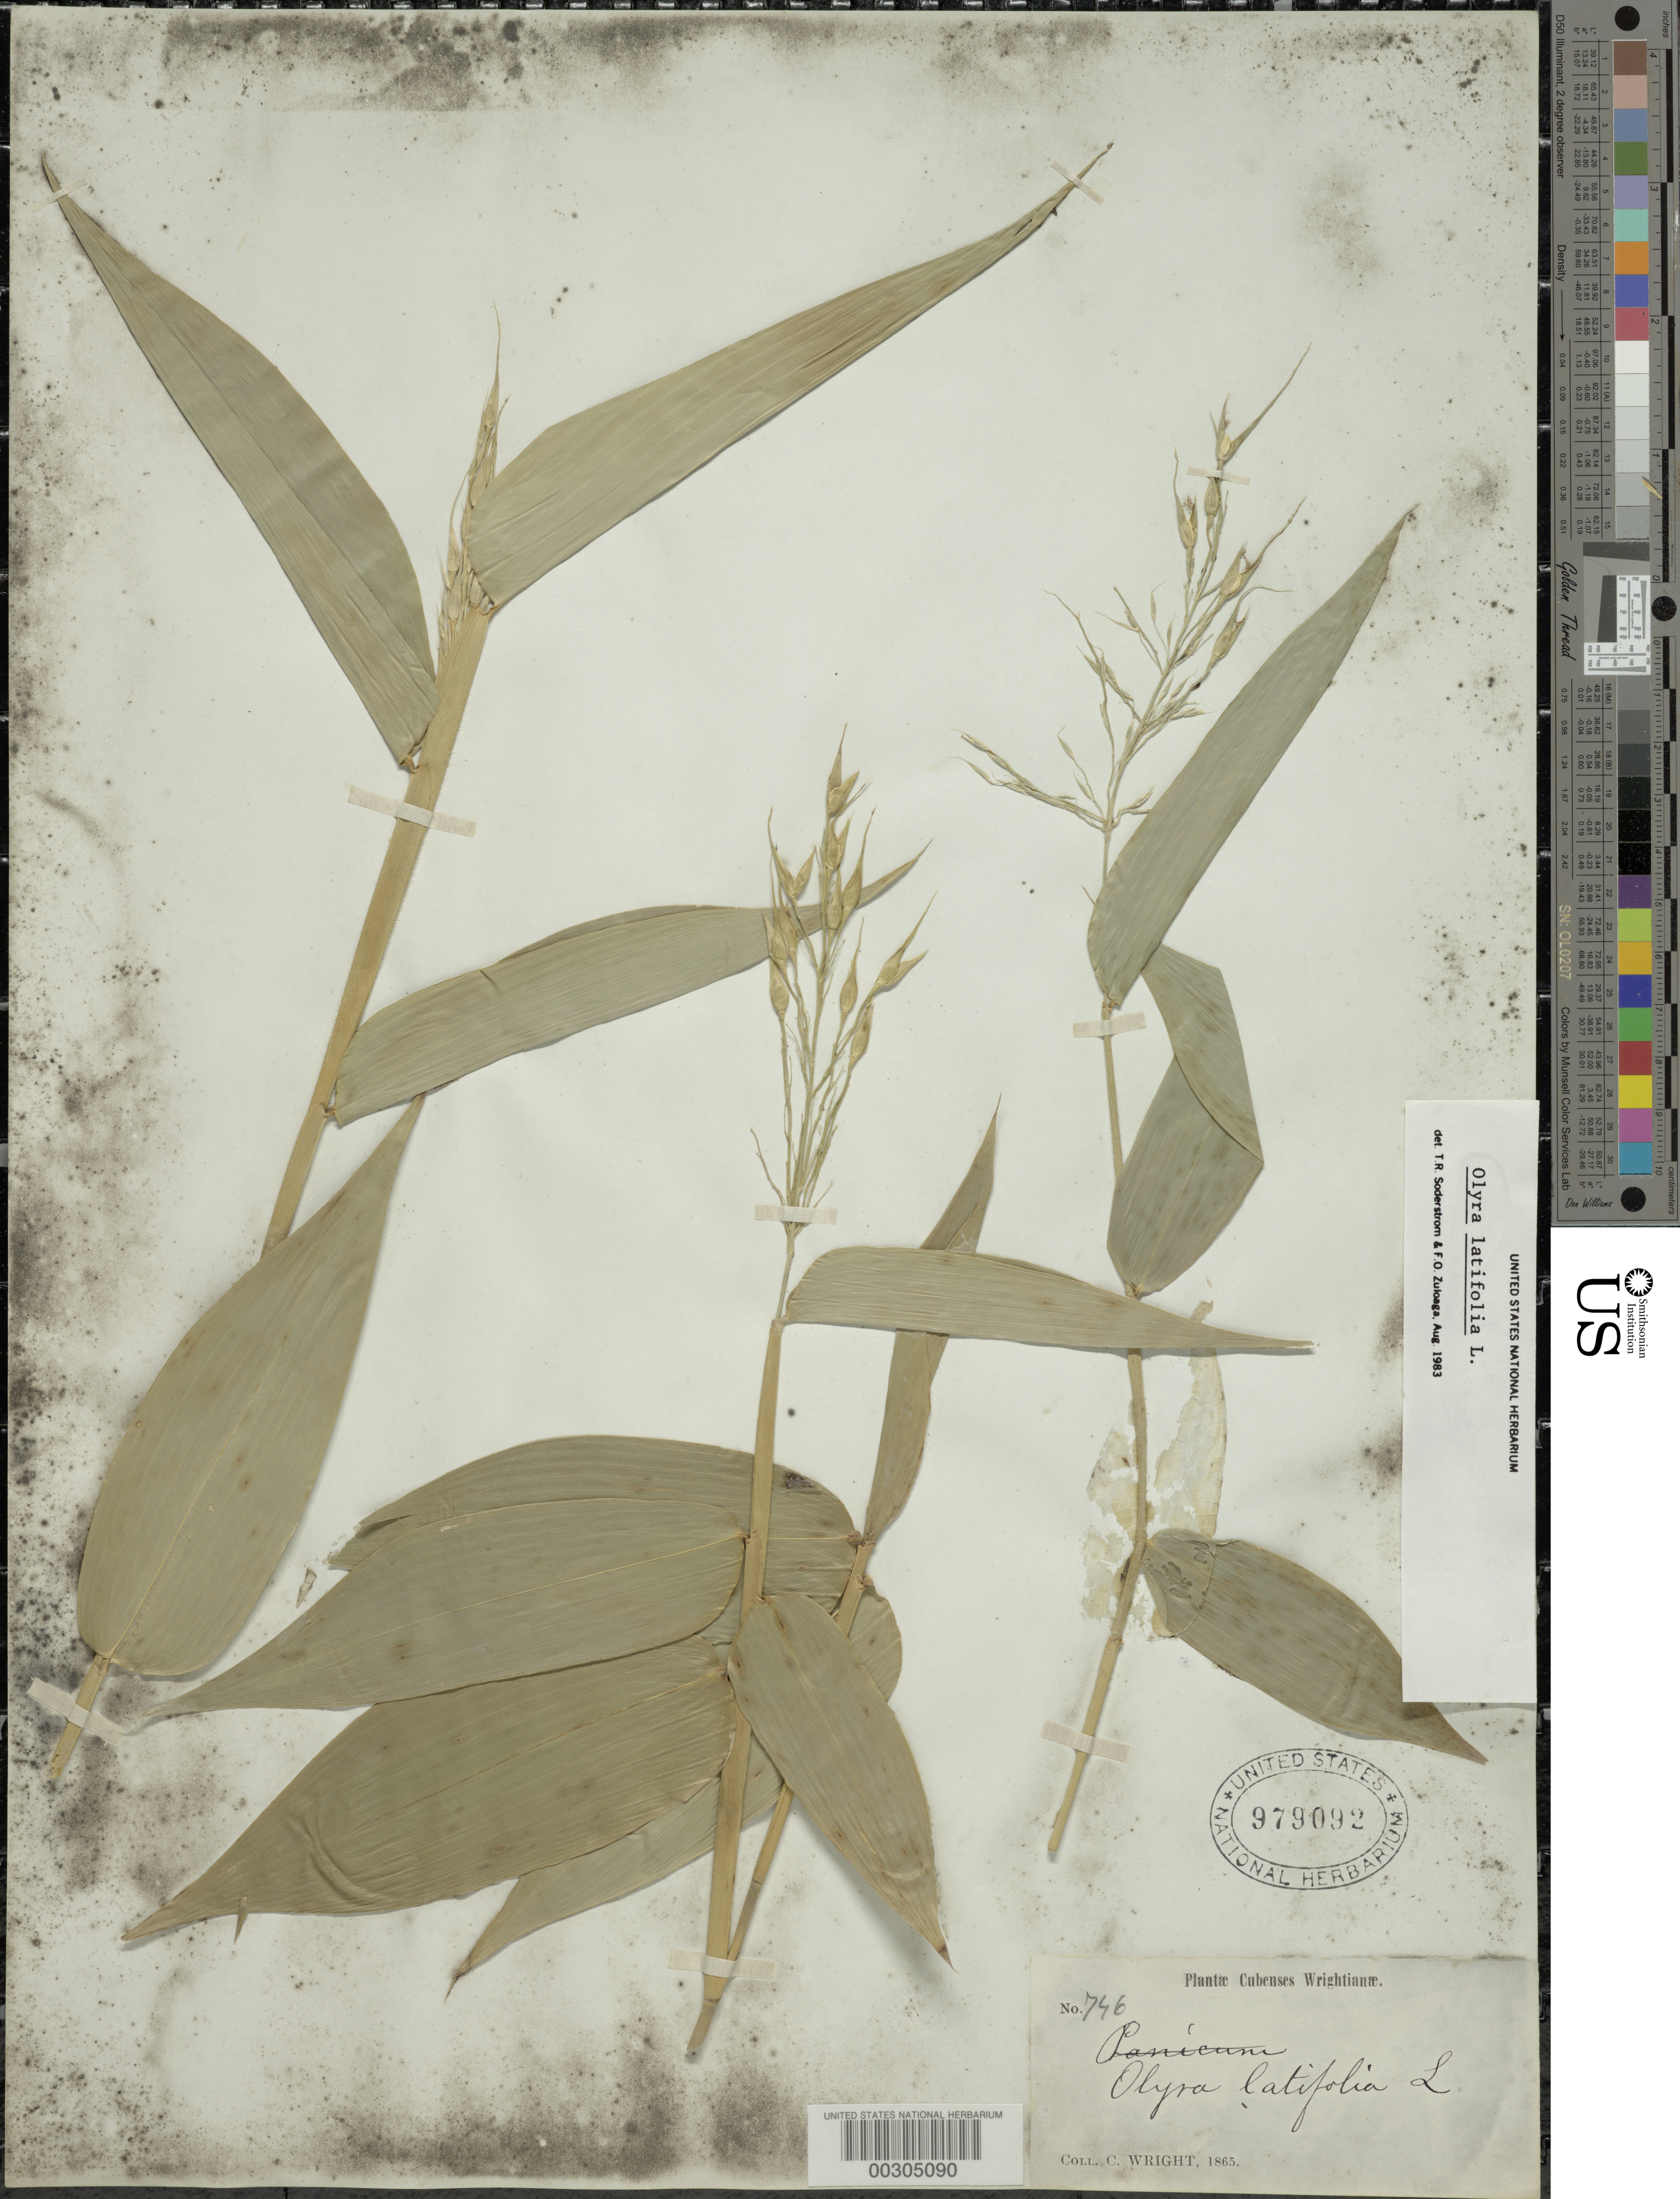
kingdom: Plantae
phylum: Tracheophyta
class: Liliopsida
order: Poales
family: Poaceae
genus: Olyra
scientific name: Olyra latifolia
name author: L.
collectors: C. Wright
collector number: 746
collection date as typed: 1865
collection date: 1865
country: Cuba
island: Greater Antilles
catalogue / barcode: US 979092